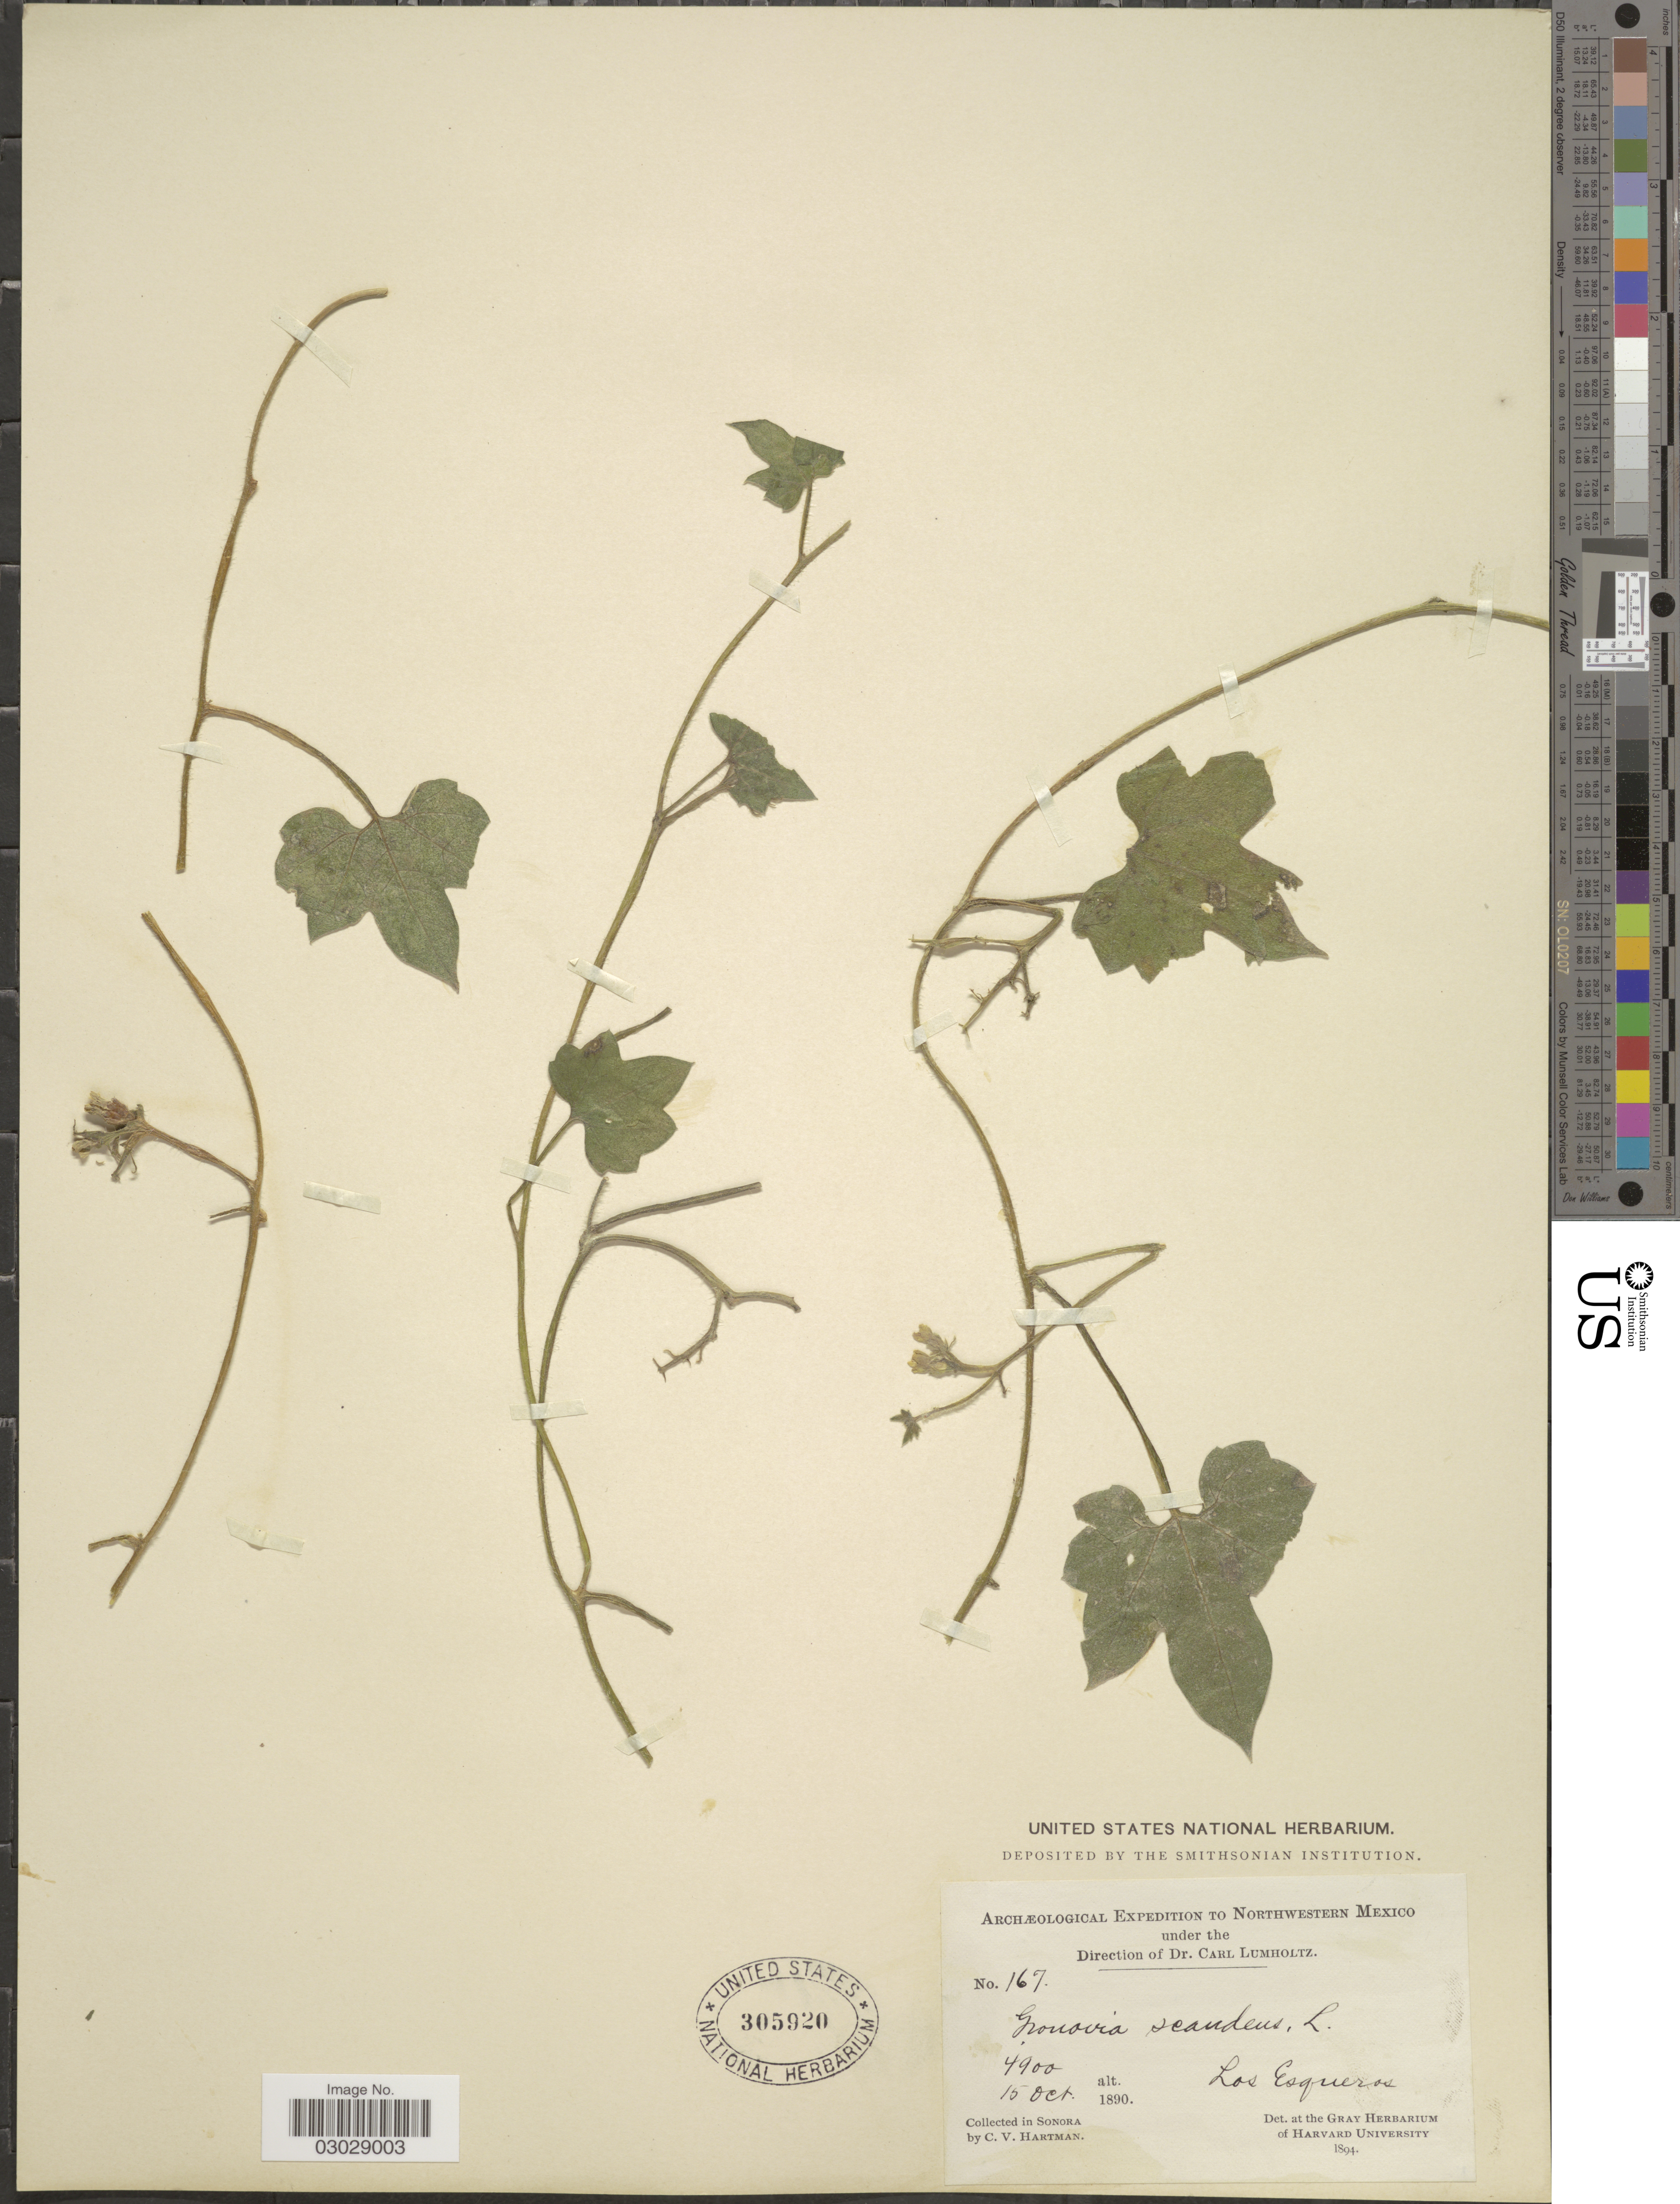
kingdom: Plantae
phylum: Tracheophyta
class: Magnoliopsida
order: Cornales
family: Loasaceae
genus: Gronovia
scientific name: Gronovia scandens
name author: L.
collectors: C. V. Hartman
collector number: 167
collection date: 1890-10-15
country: Mexico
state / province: Sonora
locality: Northwestern Mexico. Los Esqueros.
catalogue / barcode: US 305920